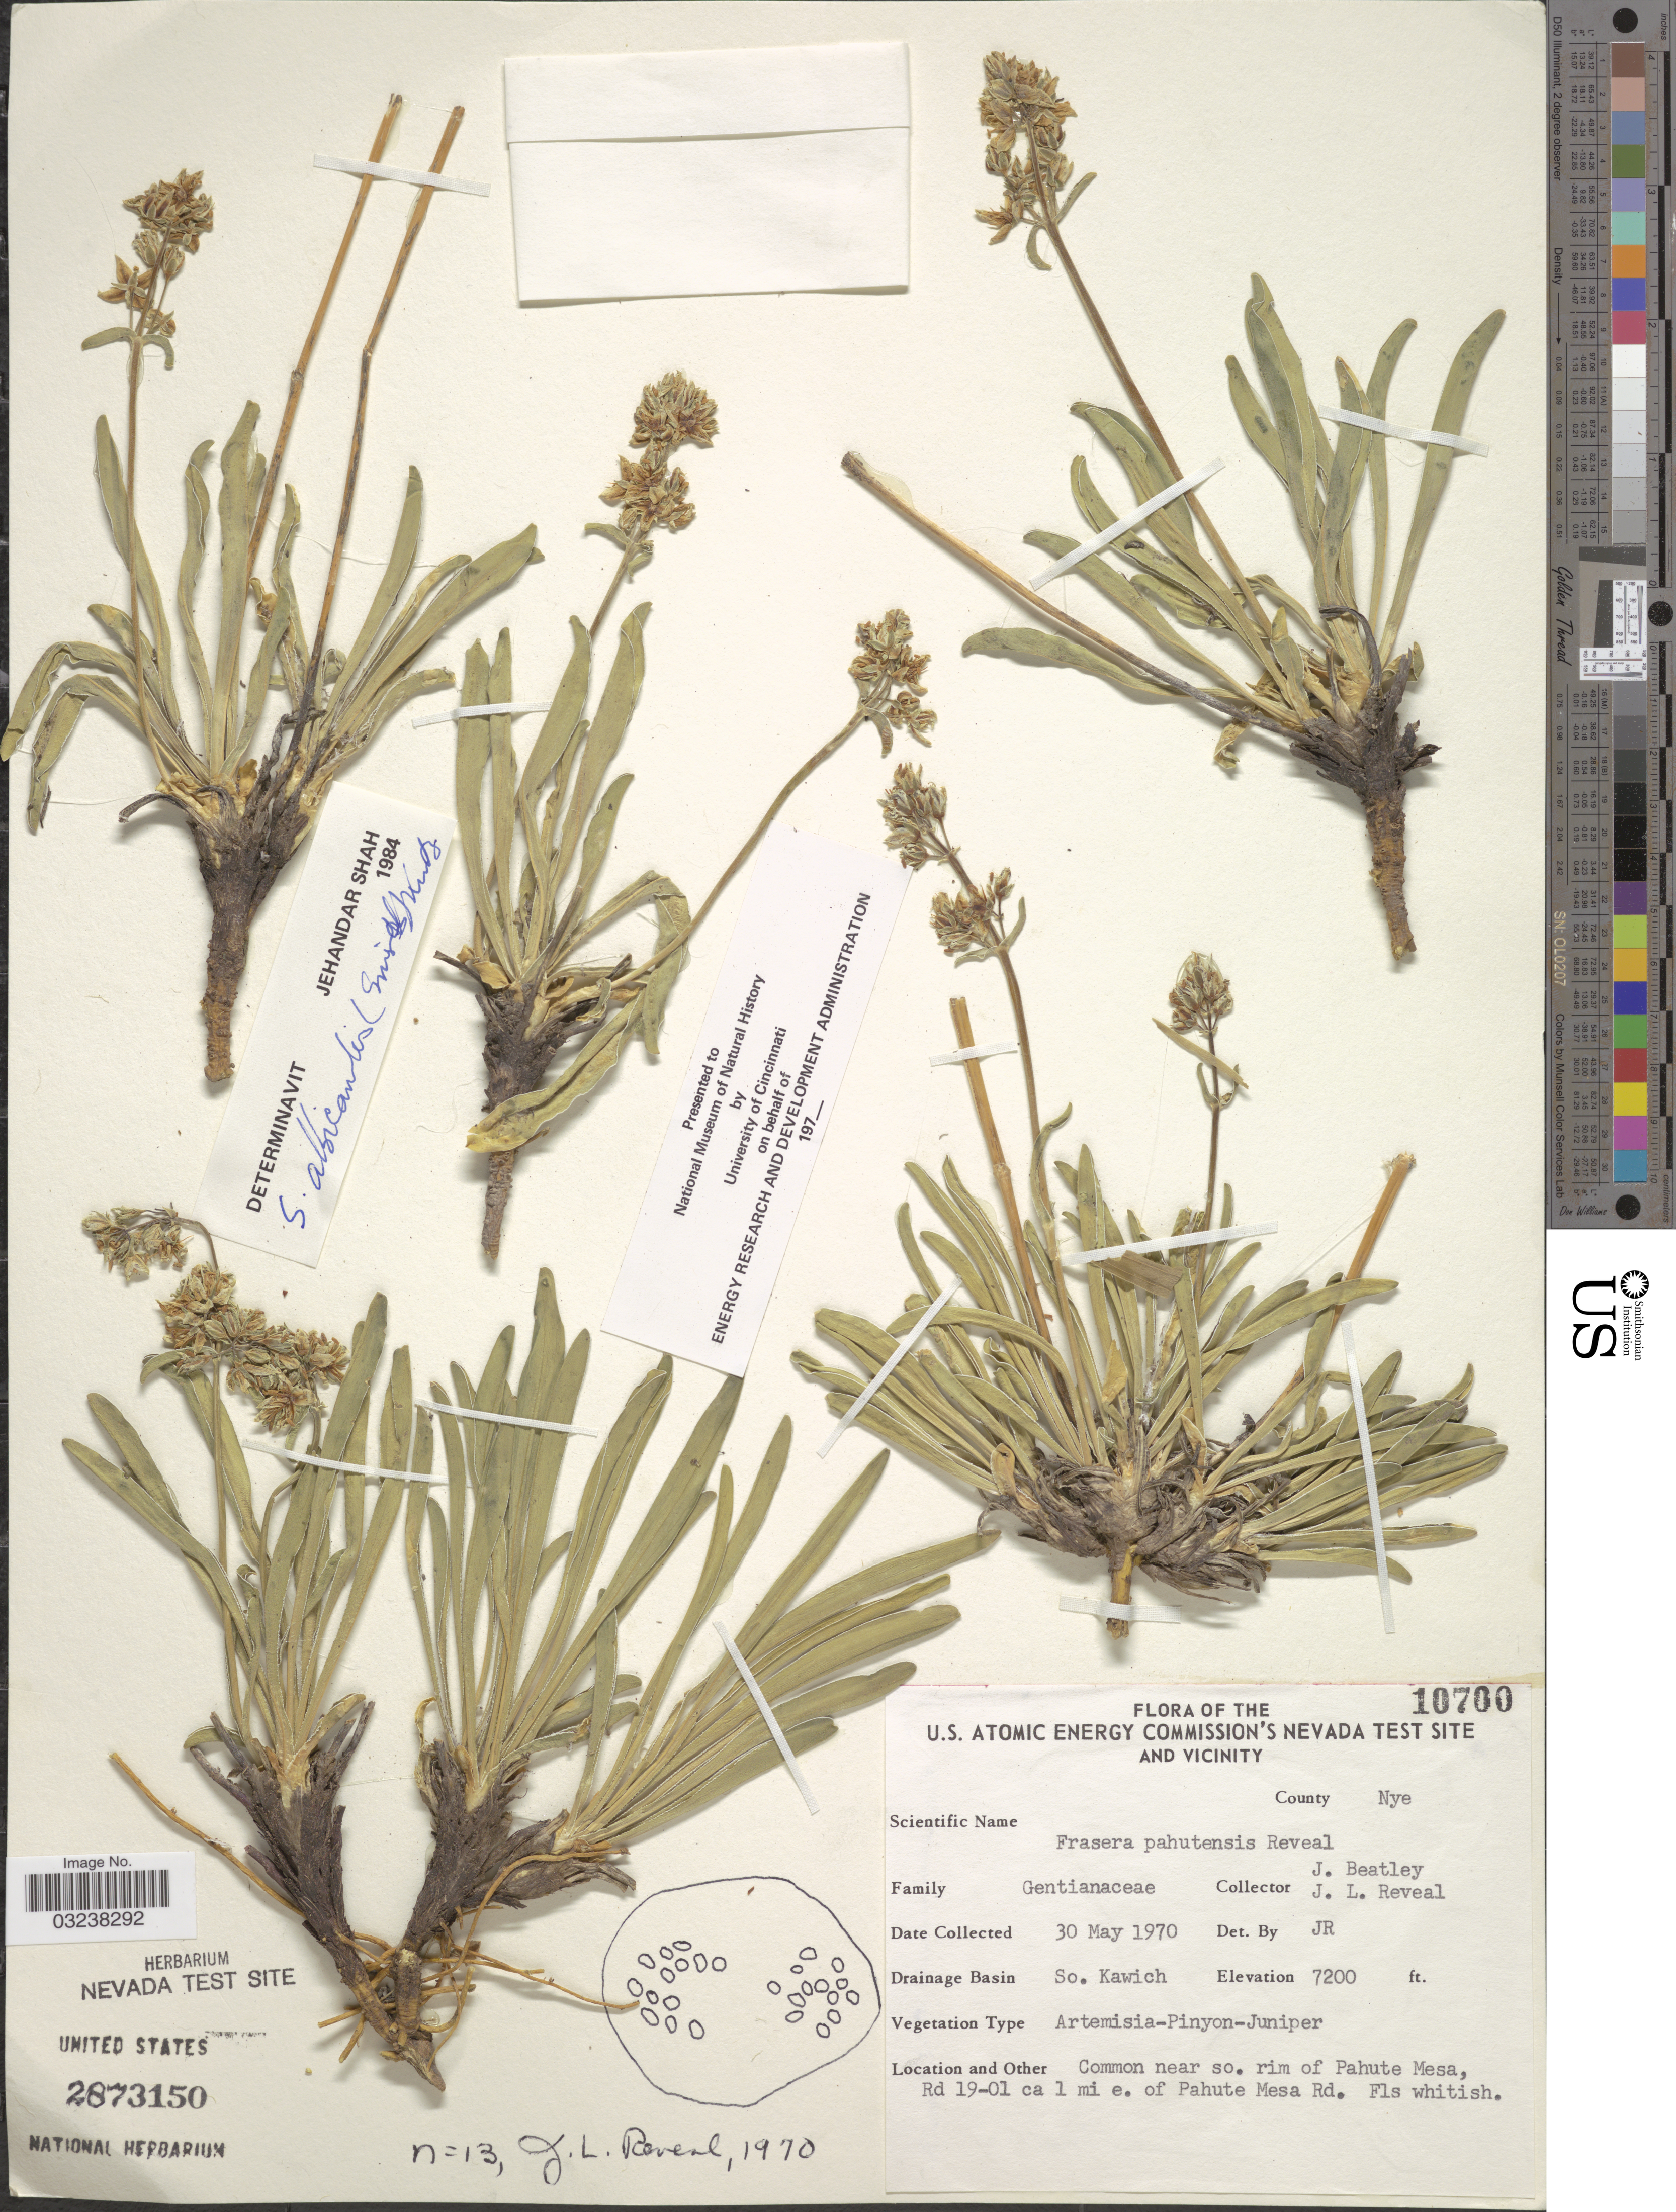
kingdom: Plantae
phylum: Tracheophyta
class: Magnoliopsida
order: Gentianales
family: Gentianaceae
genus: Swertia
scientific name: Swertia albicaulis var. albicaulis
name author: (Griseb.) Douglas ex Kuntze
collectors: J. C. Beatley & J. L. Reveal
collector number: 10700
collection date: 1970-05-30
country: United States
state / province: Nevada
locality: The U. S. Atomic Energy Commission's Nevada Test Site and Vicinity. Drainage Basin So. Kawich. Common near so. rim of Pahute Mesa, Rd 19-01 ca 1 mi e. of Pahute Mesa Rd. County Nye.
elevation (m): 2195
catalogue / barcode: US 2873150